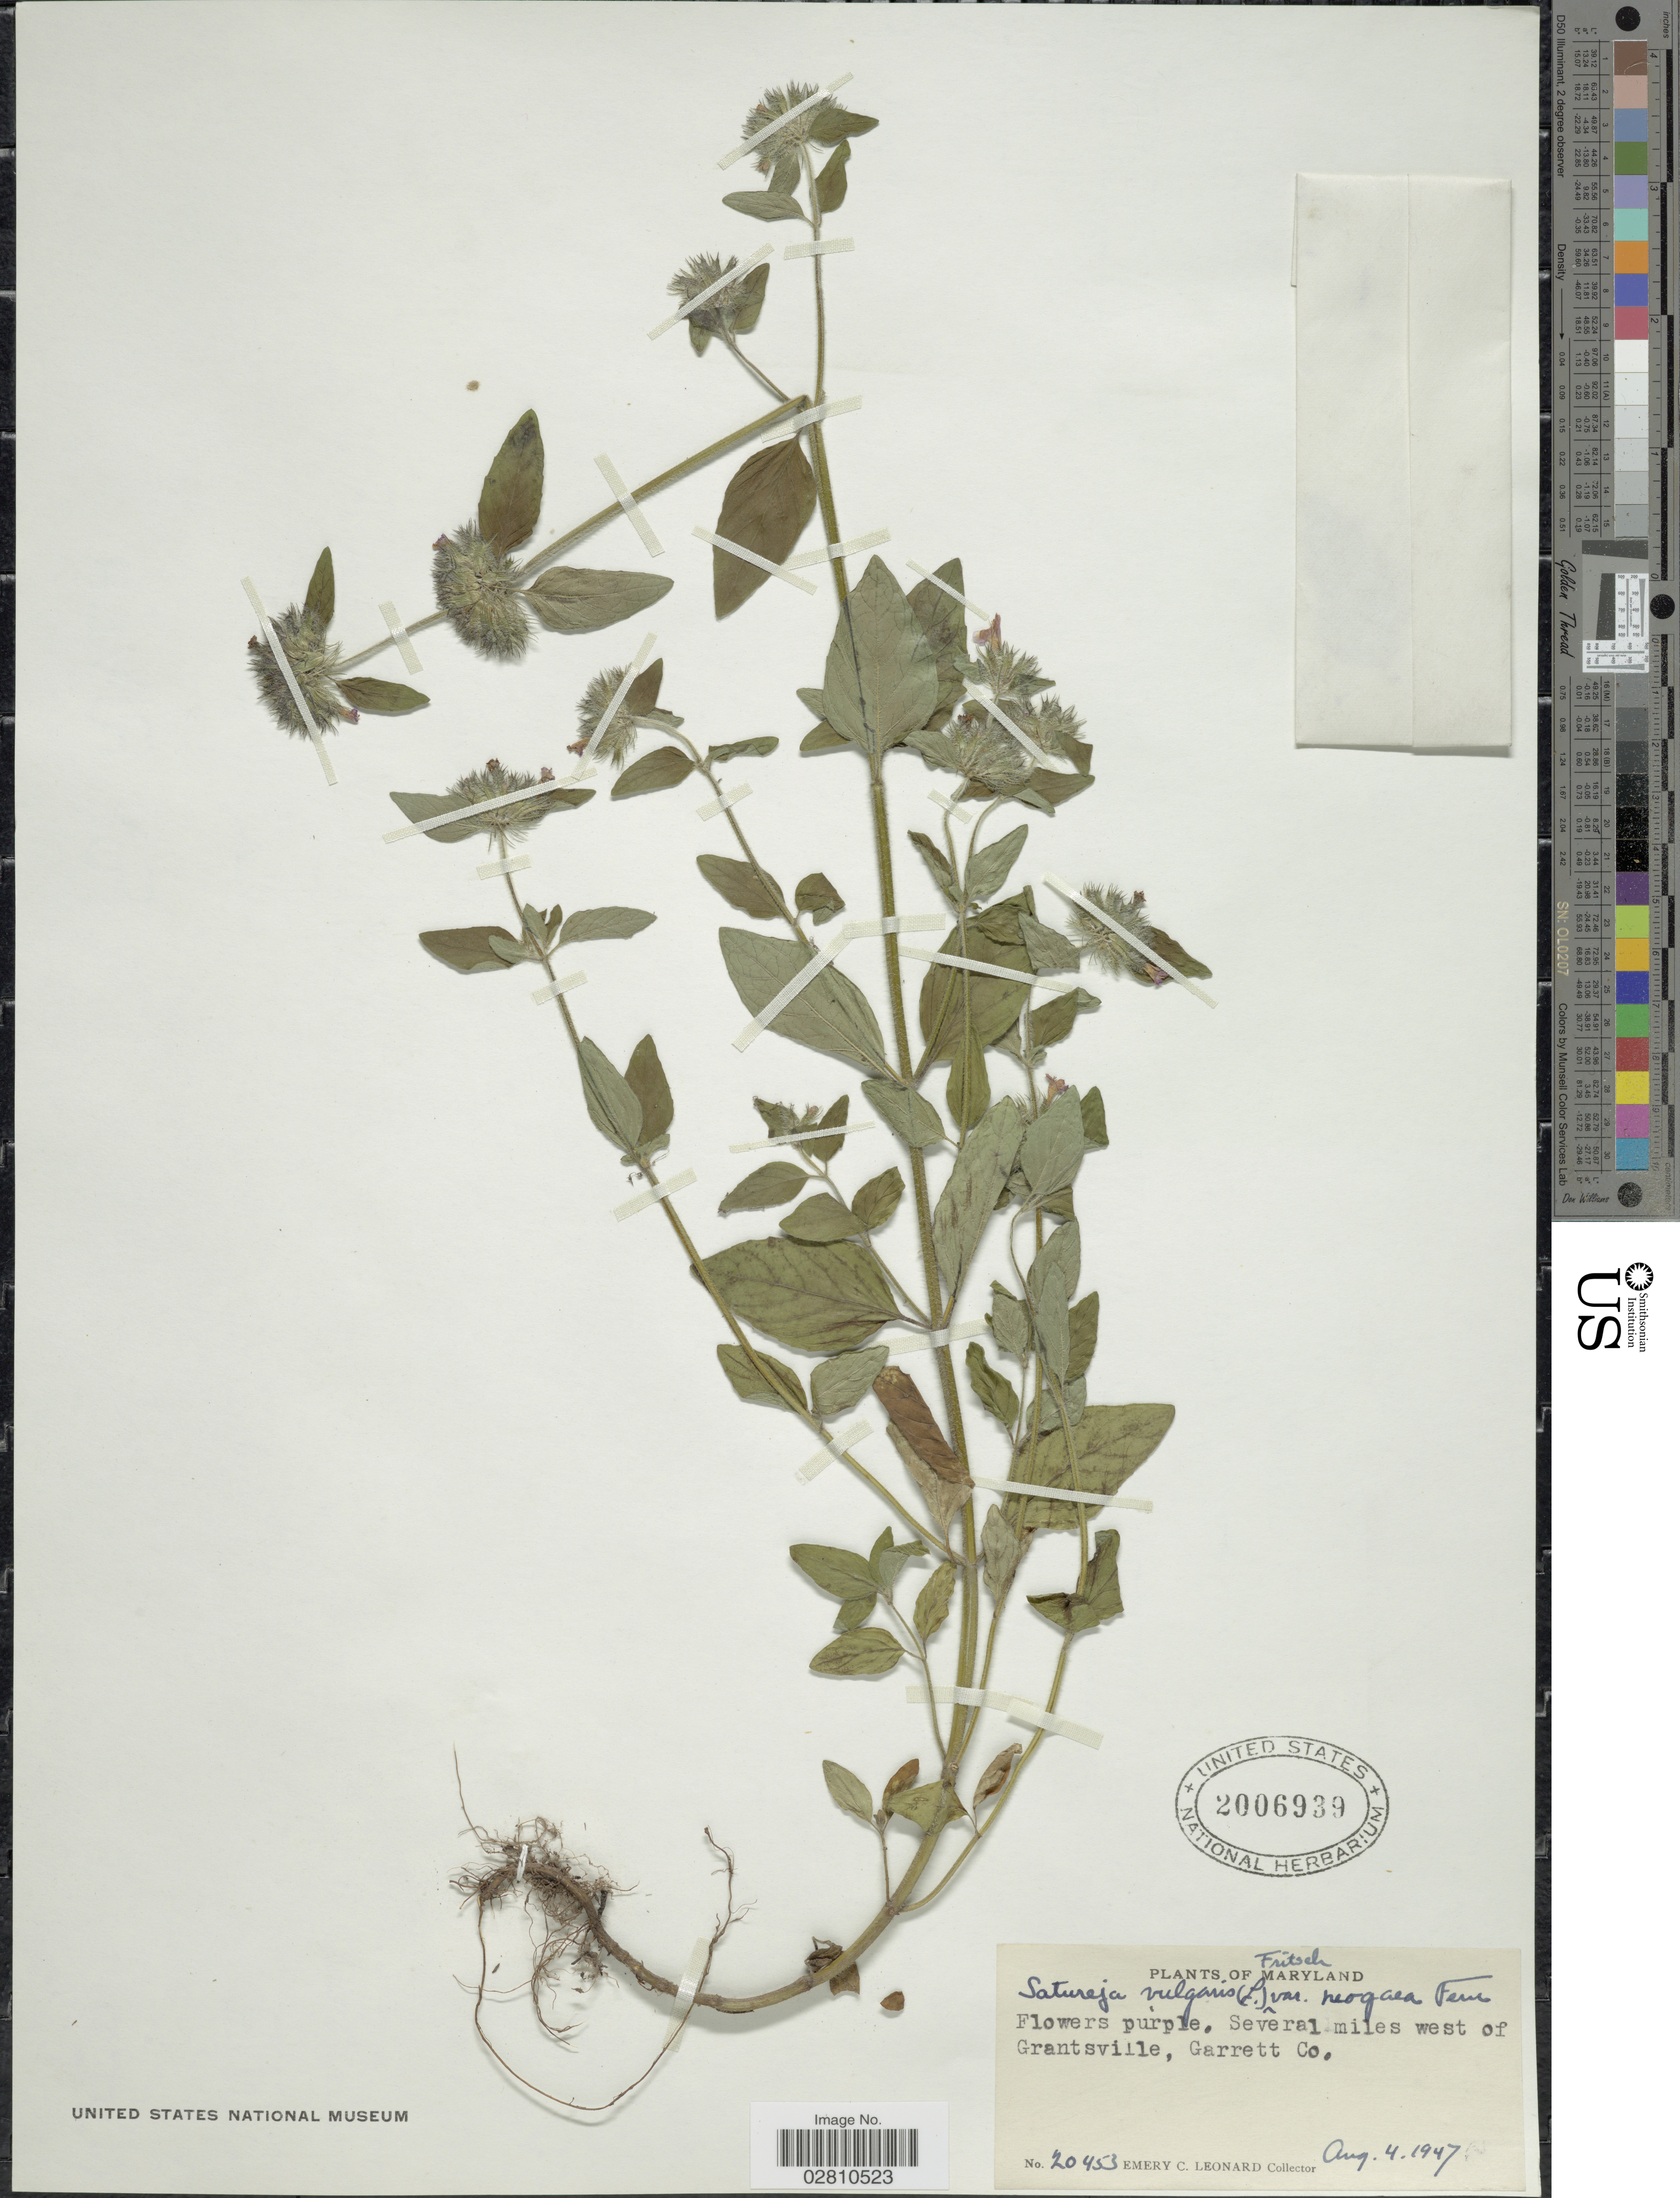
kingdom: Plantae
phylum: Tracheophyta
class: Magnoliopsida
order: Lamiales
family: Lamiaceae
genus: Clinopodium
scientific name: Clinopodium vulgare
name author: L.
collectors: E. C. Leonard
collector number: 20453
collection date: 1947-08-04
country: United States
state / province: Maryland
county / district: Garrett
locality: Fritsch, Several miles west of Grantsville, Garrett Co.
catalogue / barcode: US 2006939